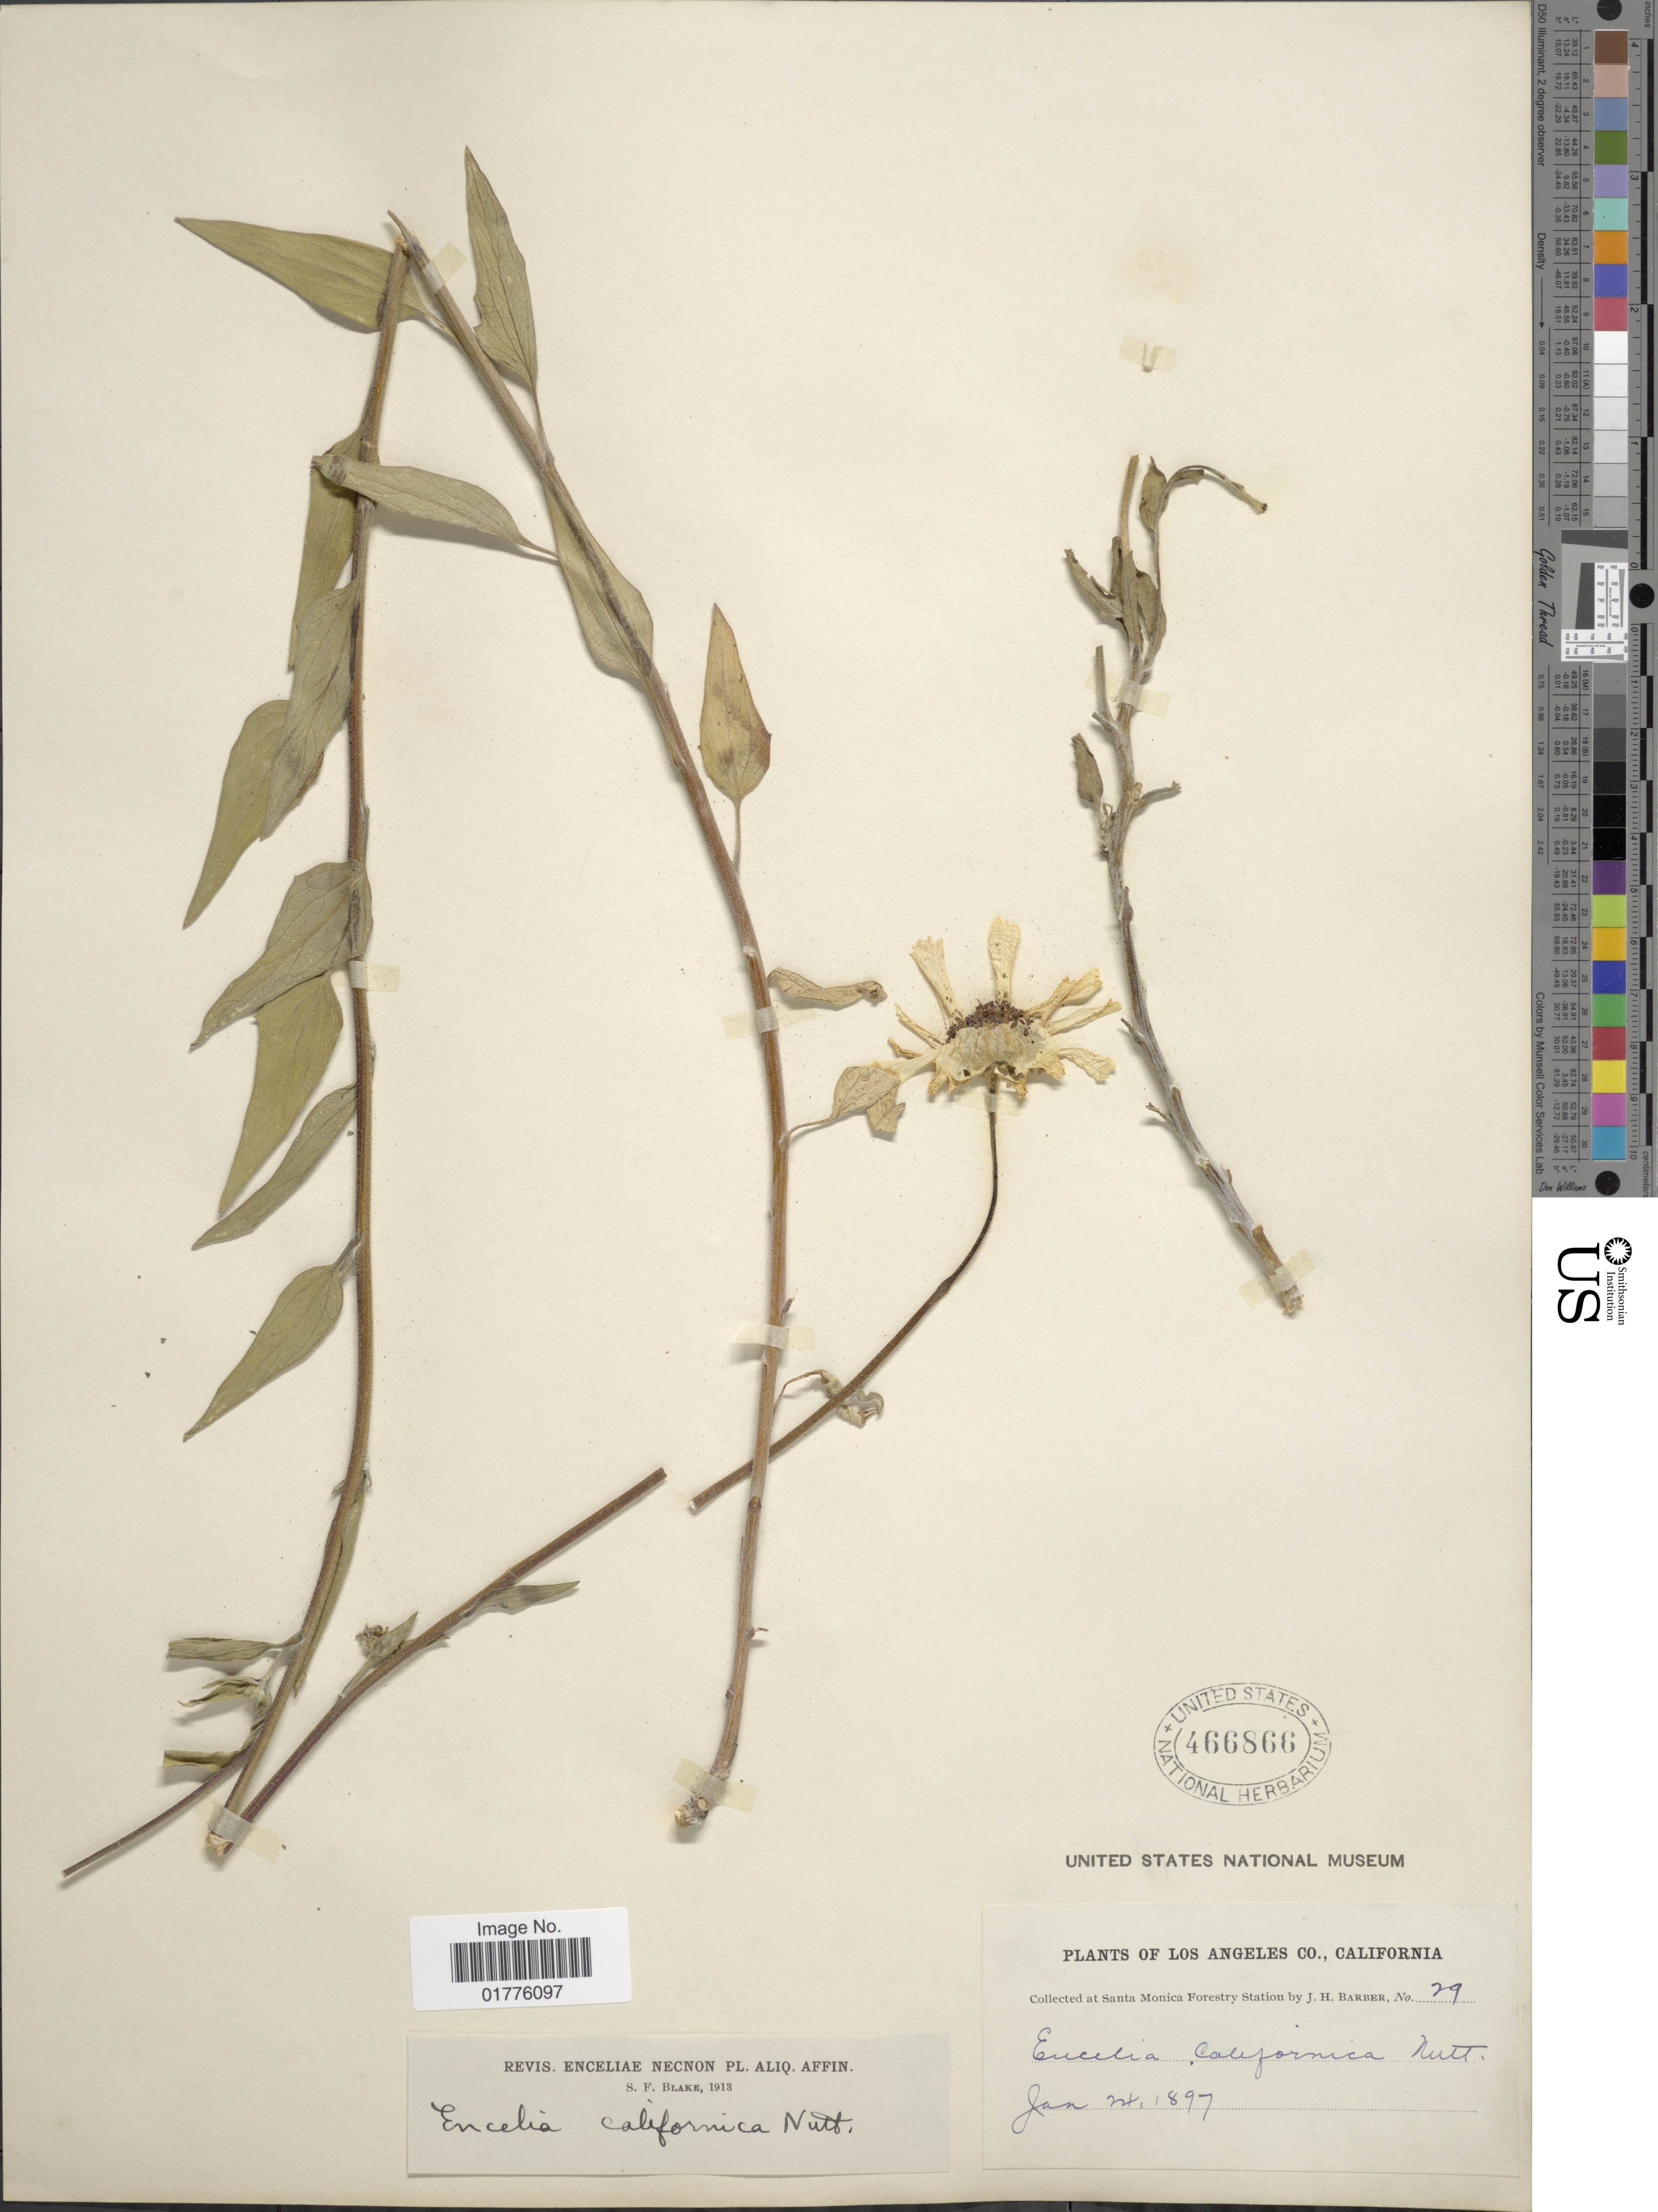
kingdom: Plantae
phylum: Tracheophyta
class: Magnoliopsida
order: Asterales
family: Asteraceae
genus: Encelia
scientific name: Encelia californica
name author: Nutt.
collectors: J. Barber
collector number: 29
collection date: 1897-01-24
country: United States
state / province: California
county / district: Los Angeles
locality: Los Angeles Co., California. at Santa Monica Forestry Station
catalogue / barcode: US 466866